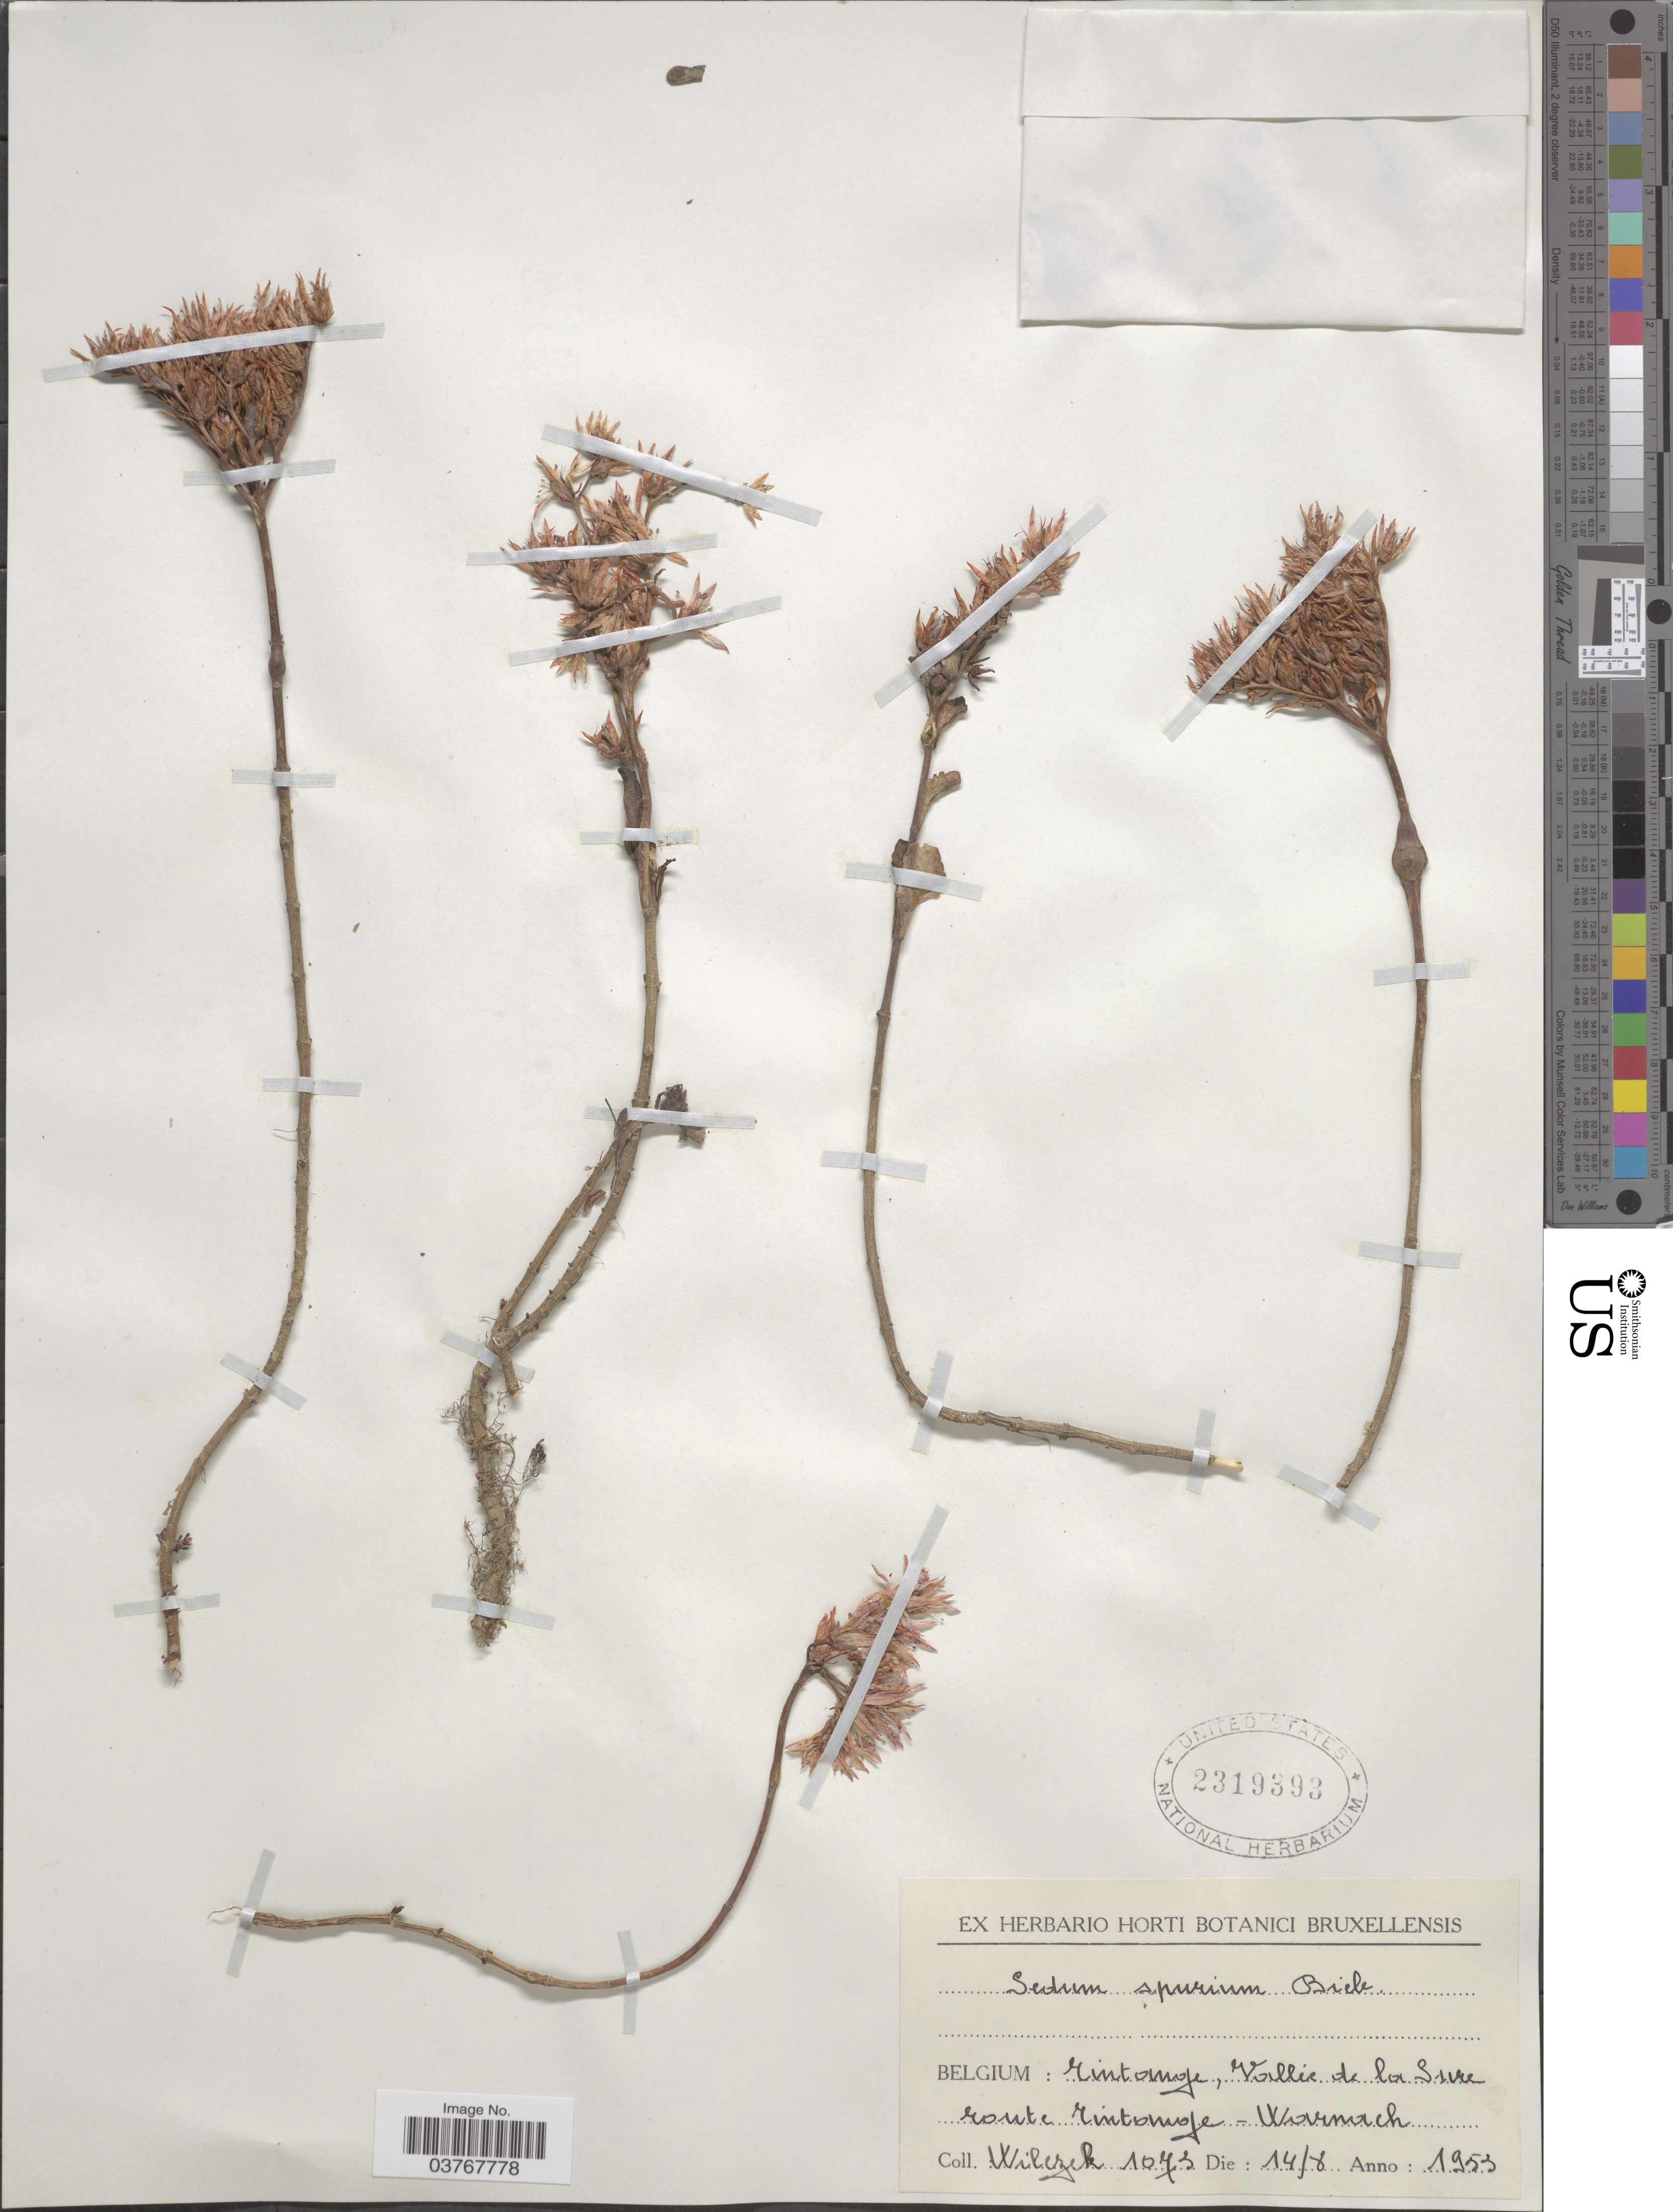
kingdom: Plantae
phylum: Tracheophyta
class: Magnoliopsida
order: Saxifragales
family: Crassulaceae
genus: Phedimus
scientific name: Phedimus spurius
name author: (M. Bieb.) 't Hart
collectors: Wilczek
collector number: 1073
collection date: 1953-08-14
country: Belgium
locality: Rintomofe, Vallée de la Sure route Rintomofe - Warnach. [interpreted]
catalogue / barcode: US 2319393